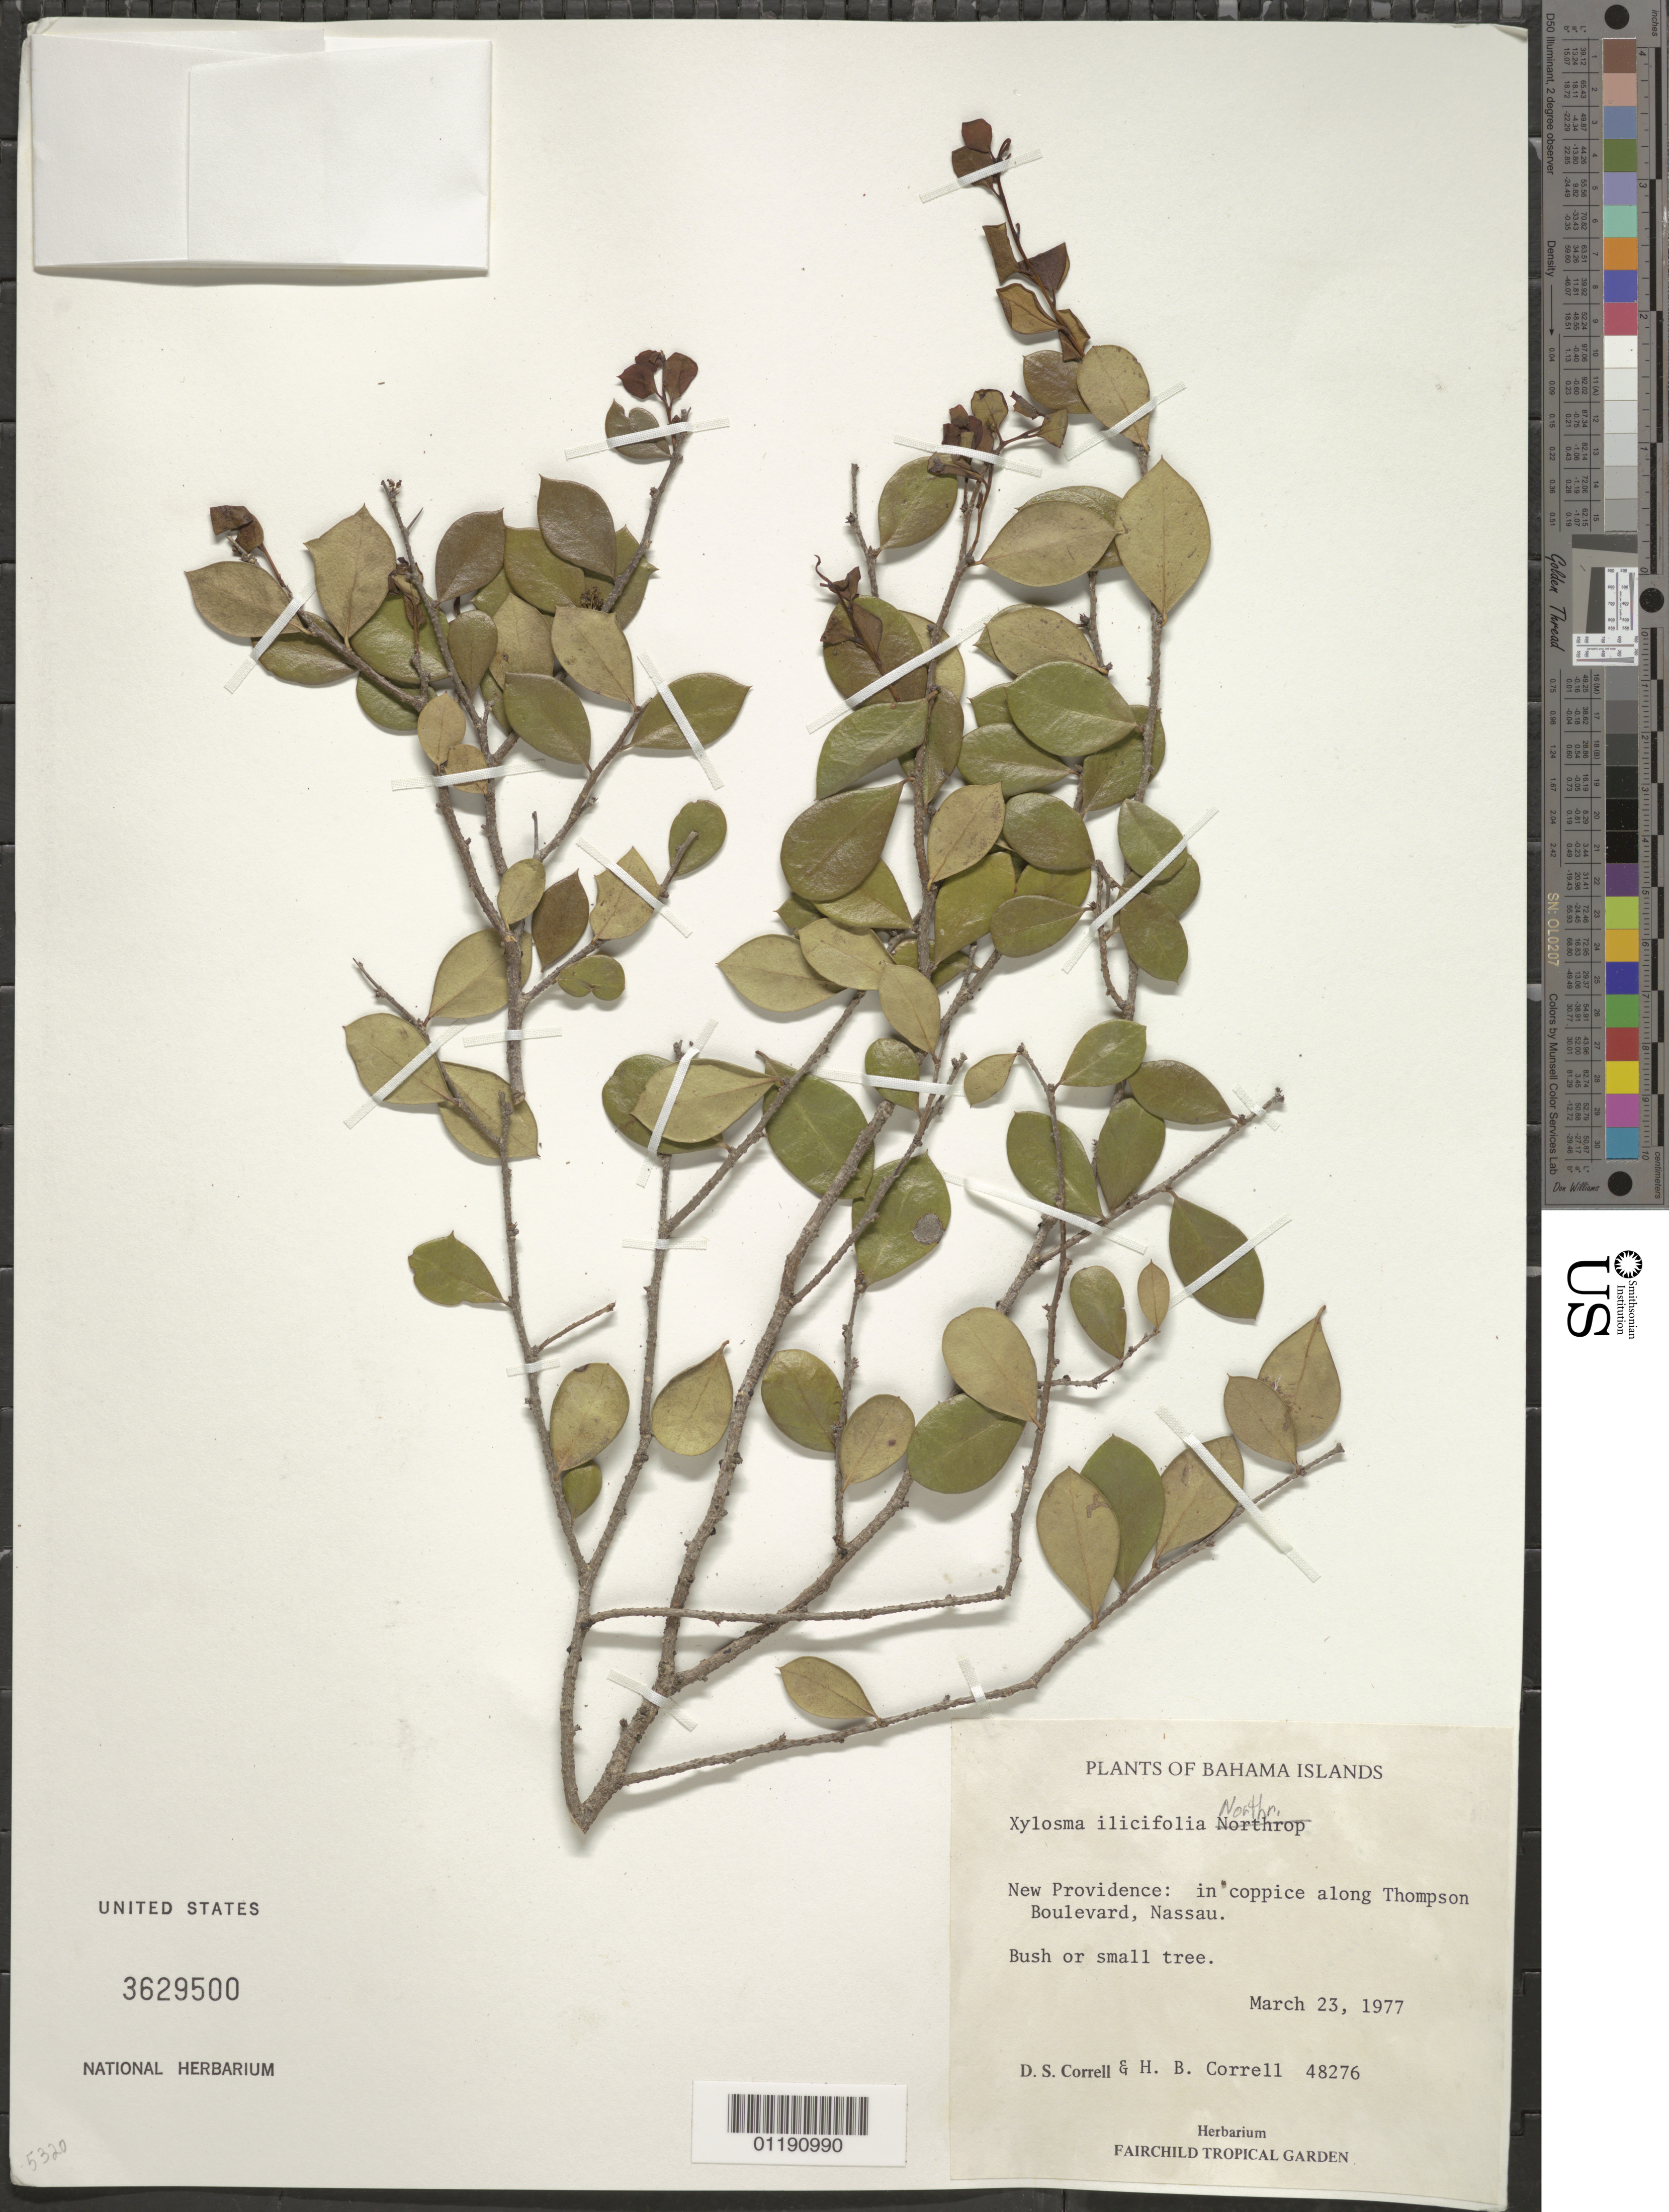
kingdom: Plantae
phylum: Tracheophyta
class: Magnoliopsida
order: Malpighiales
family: Salicaceae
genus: Xylosma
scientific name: Xylosma buxifolia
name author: A. Gray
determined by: Strong, Mark T., (BOT), Smithsonian Institution - National Museum of Natural History (UNITED STATES)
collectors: D. S. Correll & H. Correll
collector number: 48276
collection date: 1977-03-23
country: Bahamas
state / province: New Providence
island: Hispaniola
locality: Along Thompson Boulevard, Nassau.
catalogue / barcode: US 3629500